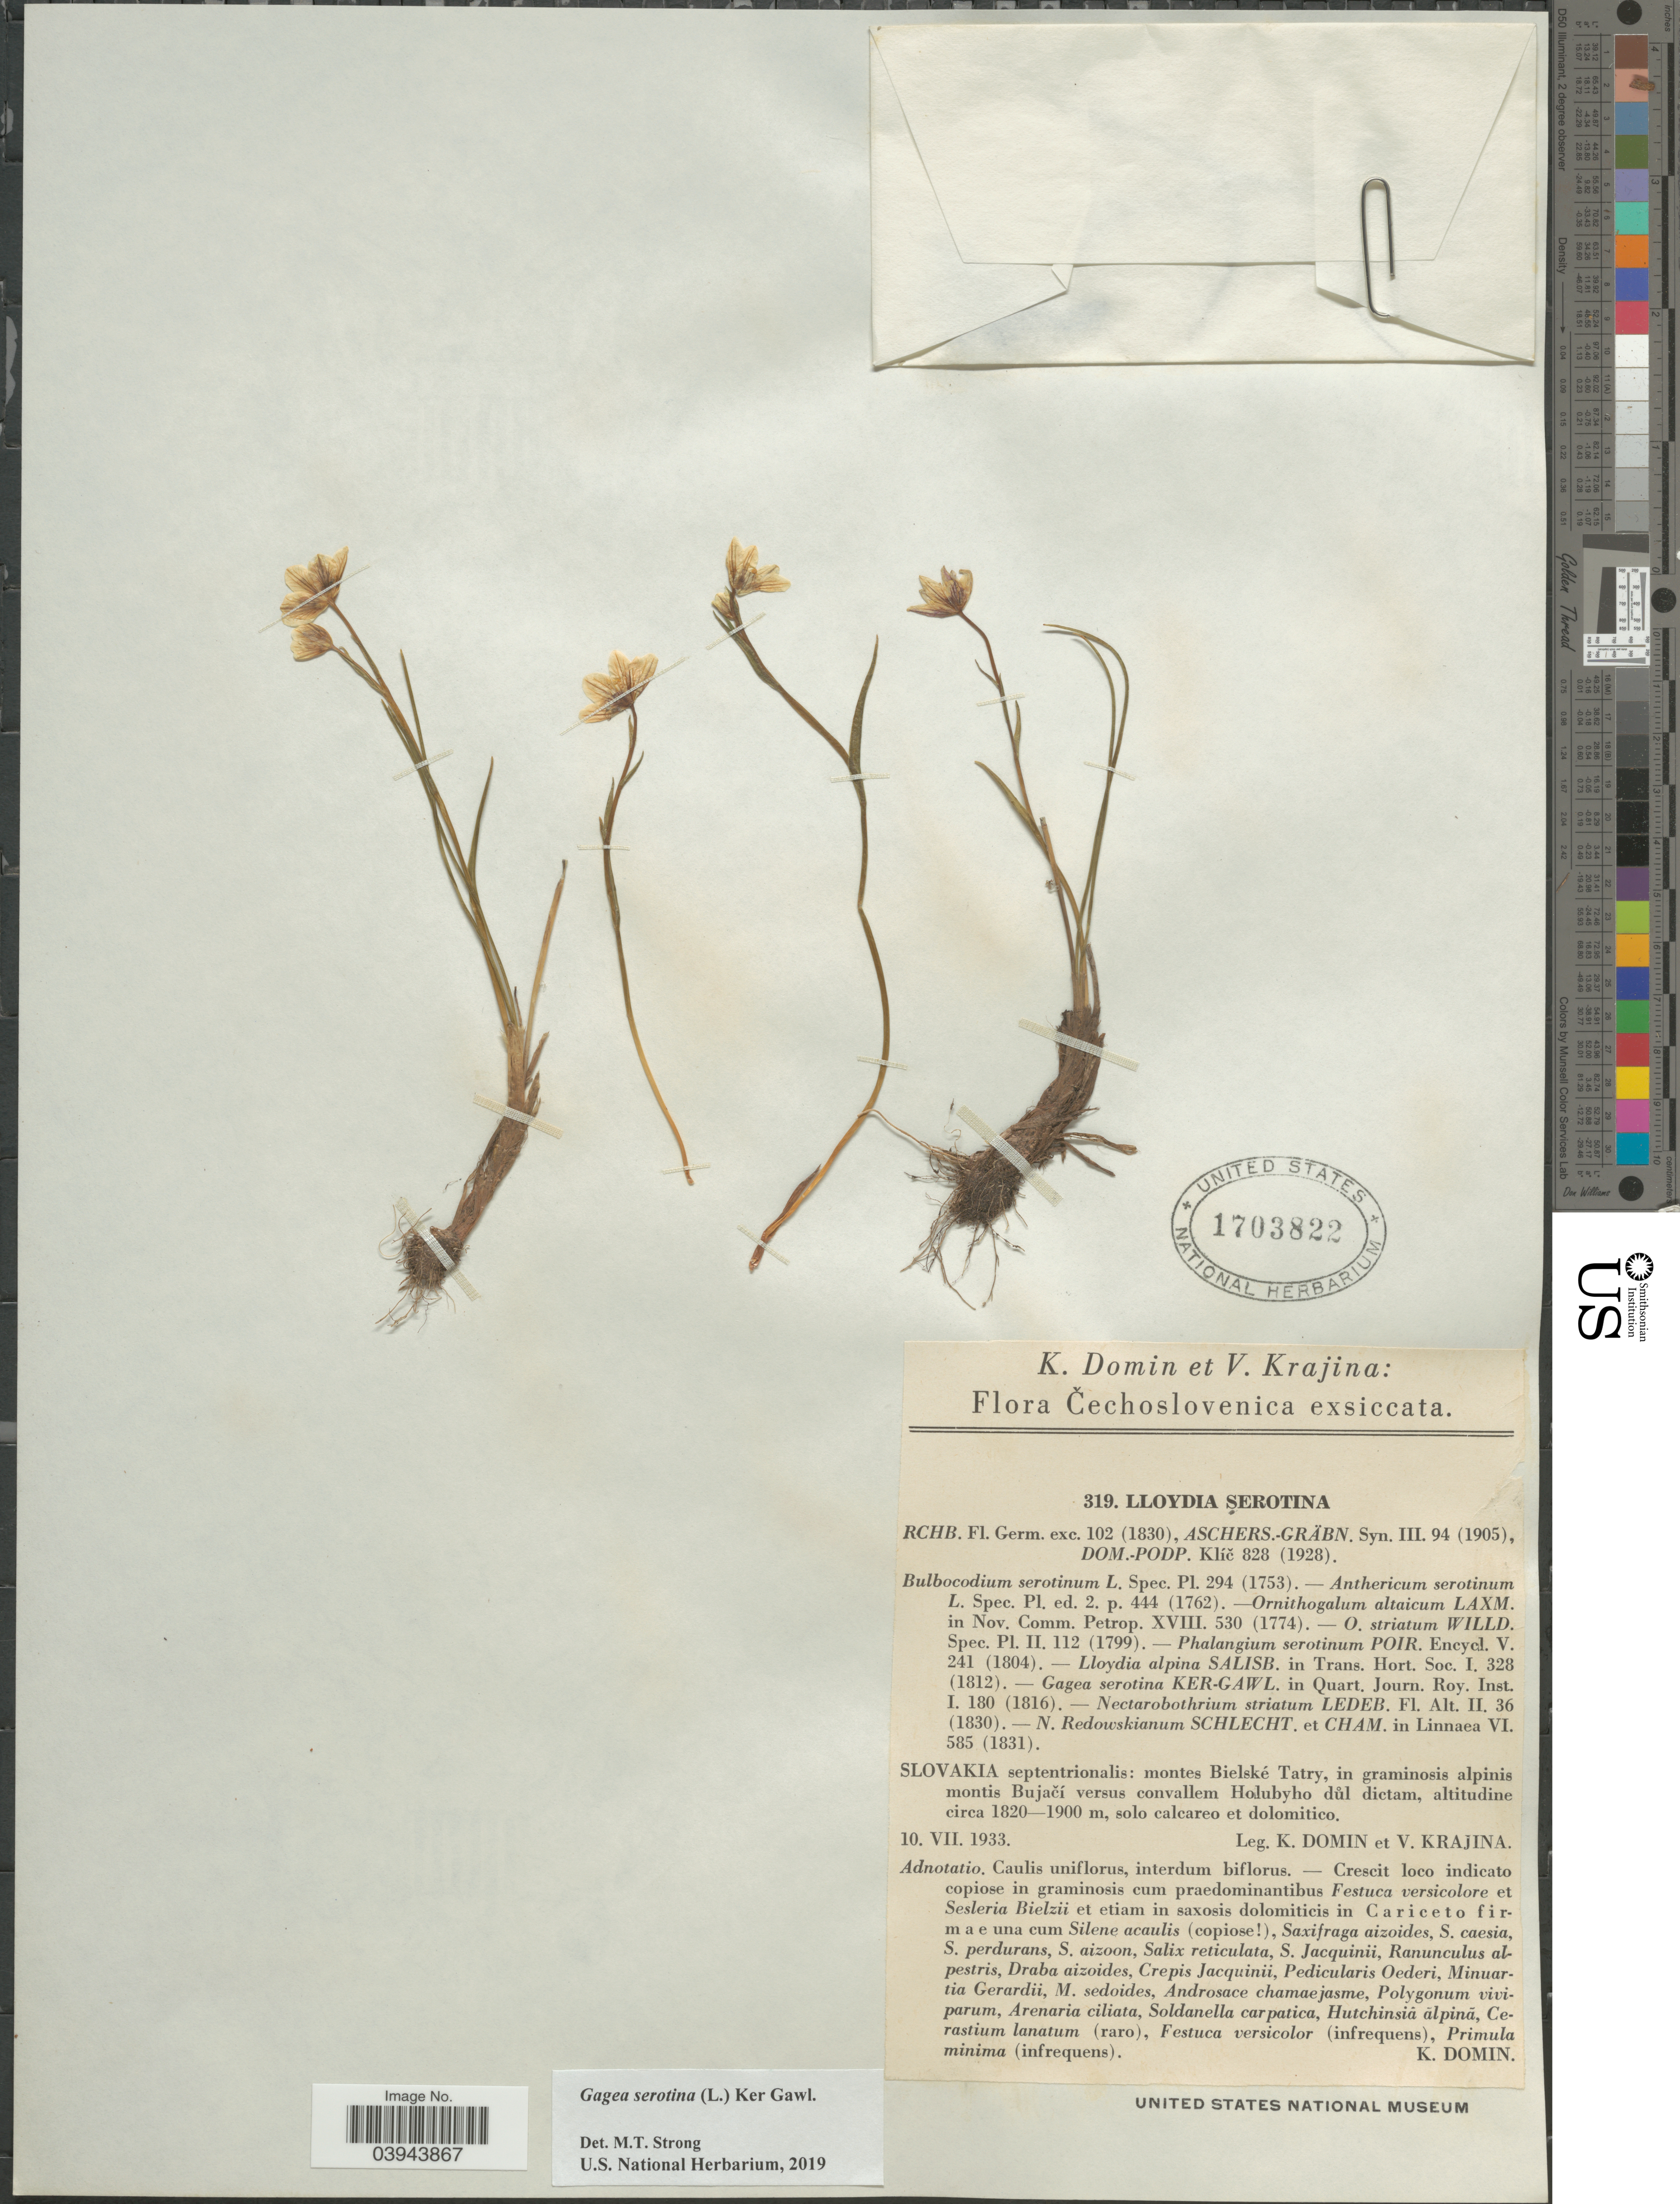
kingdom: Plantae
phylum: Tracheophyta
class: Liliopsida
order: Liliales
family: Liliaceae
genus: Gagea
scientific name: Gagea serotina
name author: (L.) Ker Gawl.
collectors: K. Domin & V. Krajina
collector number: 319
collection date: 1933-07-10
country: Slovakia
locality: Slovakia septentrionalis: montes Bielské Tatry, in graminosis alpinis montis Bujači versus convallem Holubyho důl dictam.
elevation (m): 1820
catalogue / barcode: US 1703822